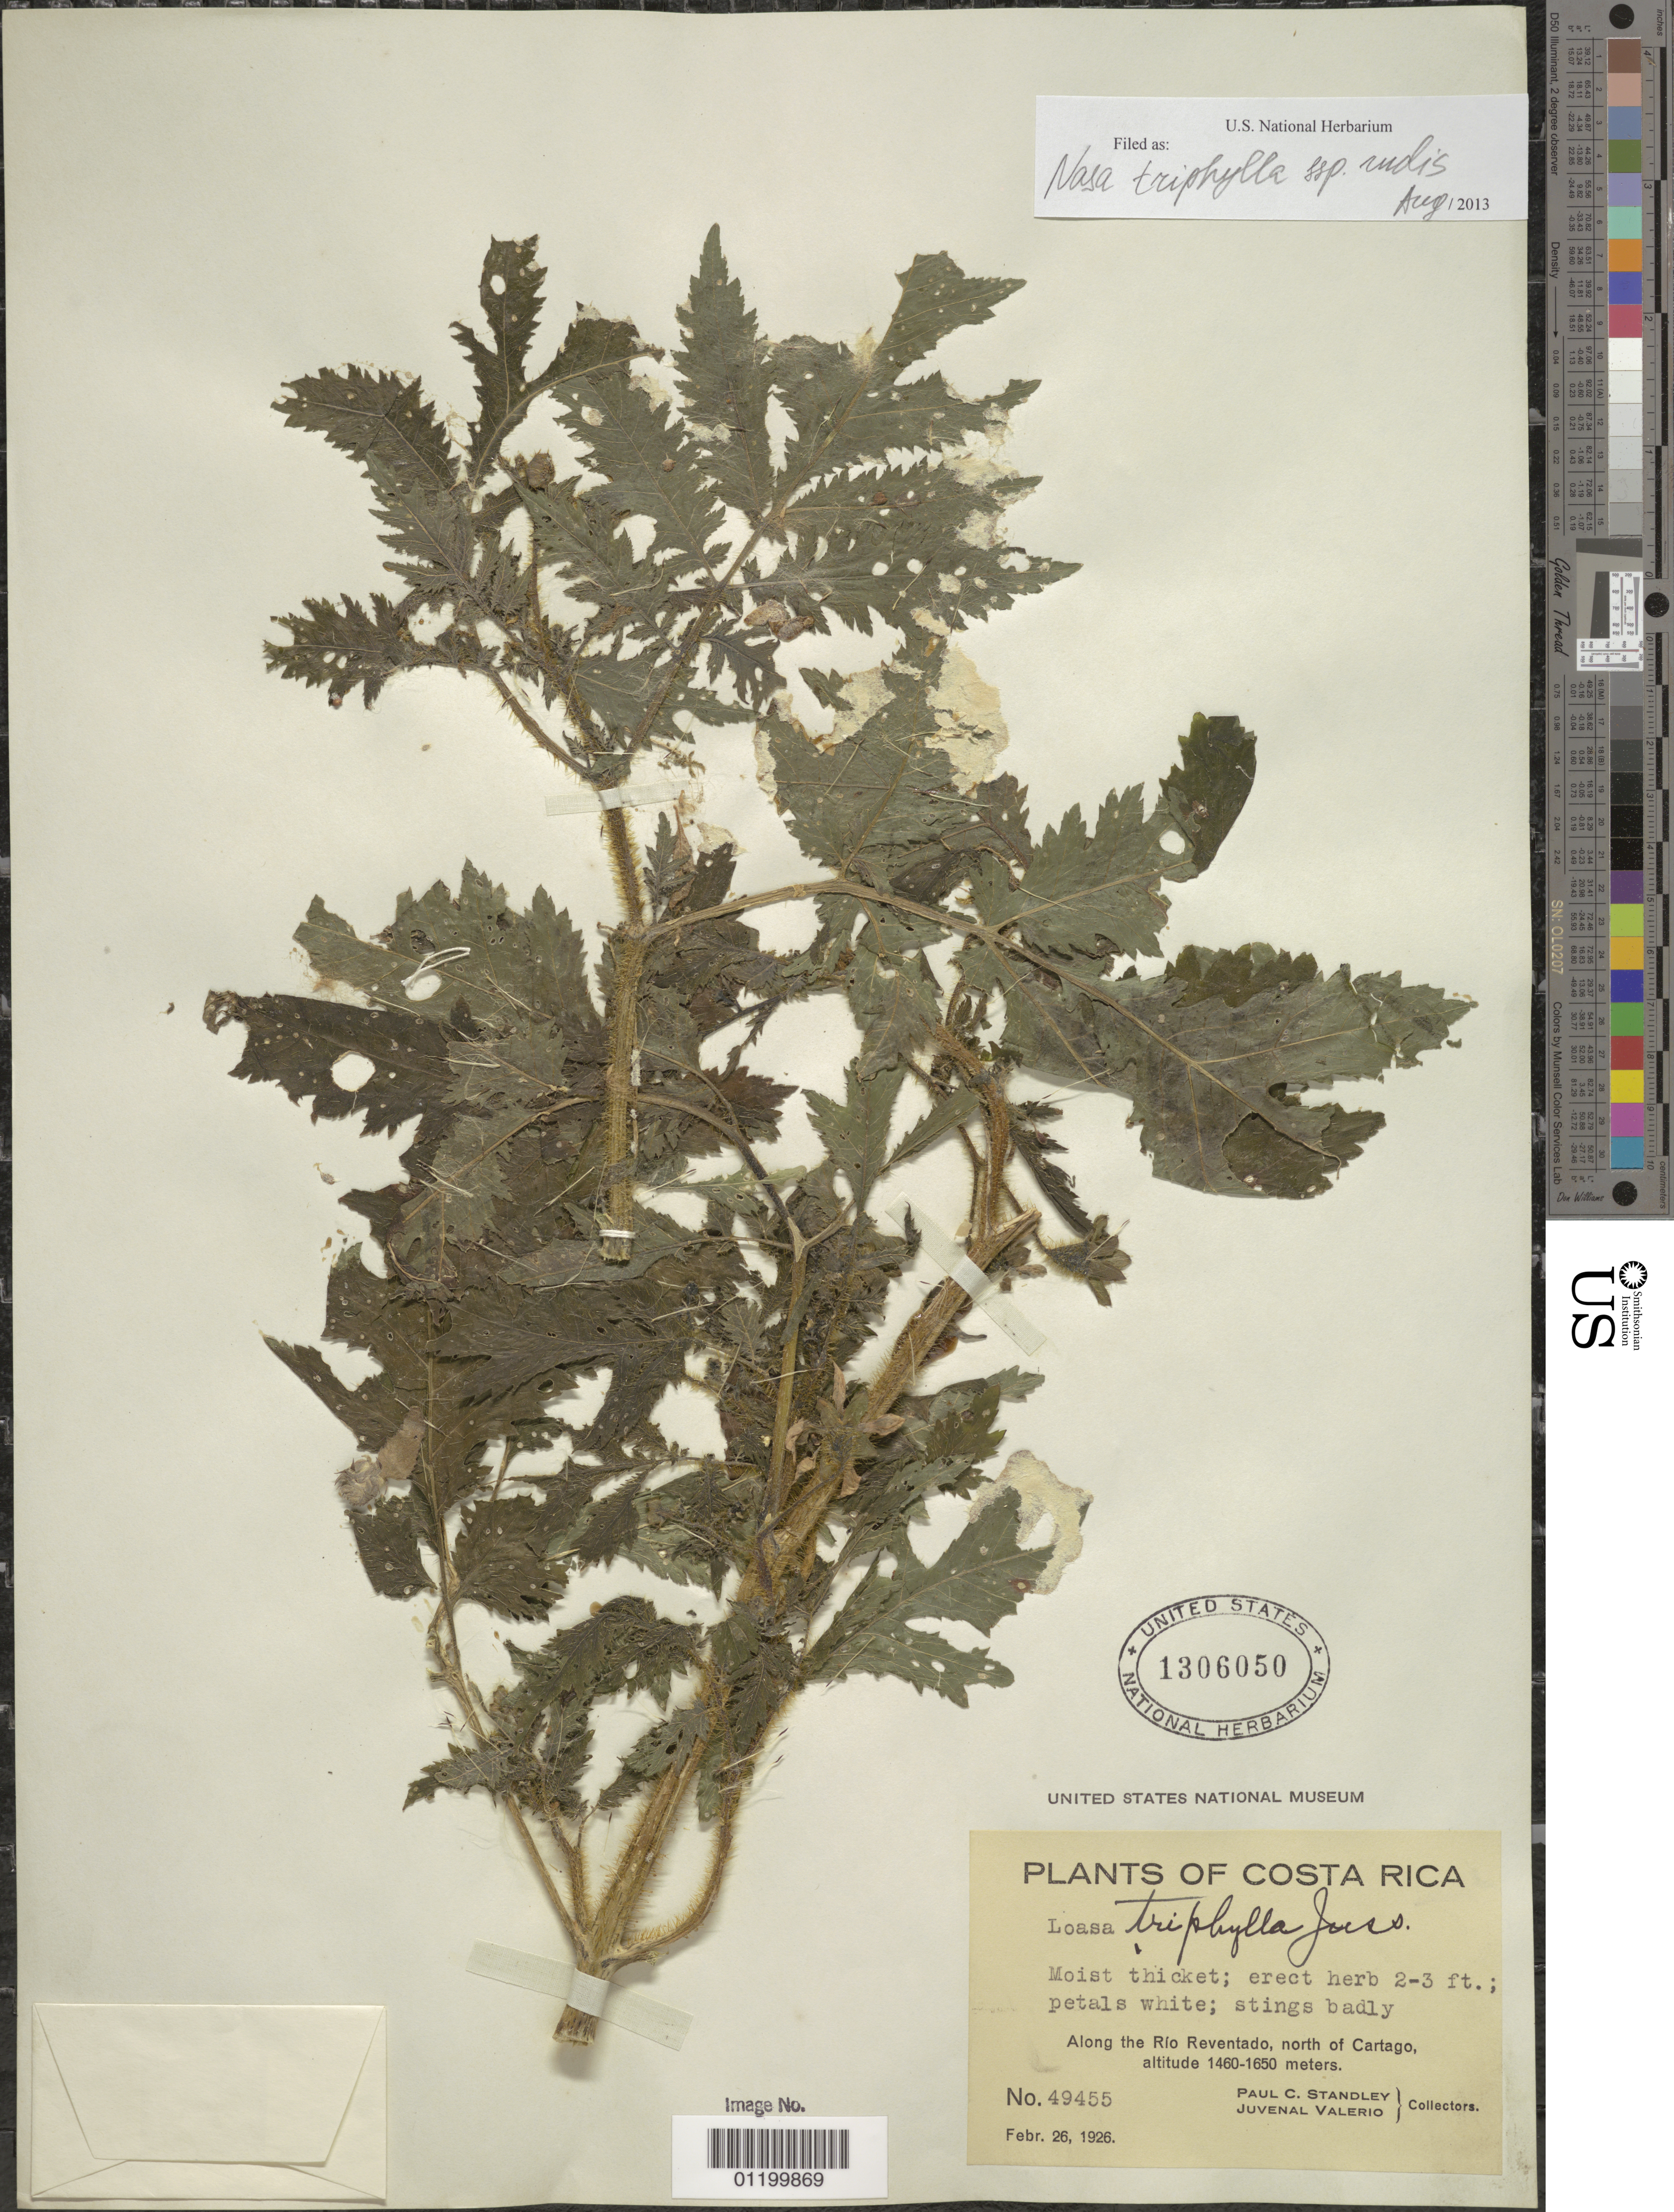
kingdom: Plantae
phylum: Tracheophyta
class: Magnoliopsida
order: Cornales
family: Loasaceae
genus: Nasa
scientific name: Nasa triphylla subsp. rudis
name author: (Benth.) Weigend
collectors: P. C. Standley & J. Valerio R.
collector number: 49455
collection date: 1926-02-26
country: Costa Rica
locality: Along the Rio Reventado, N of Cartago.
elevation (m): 1460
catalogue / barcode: US 1306050